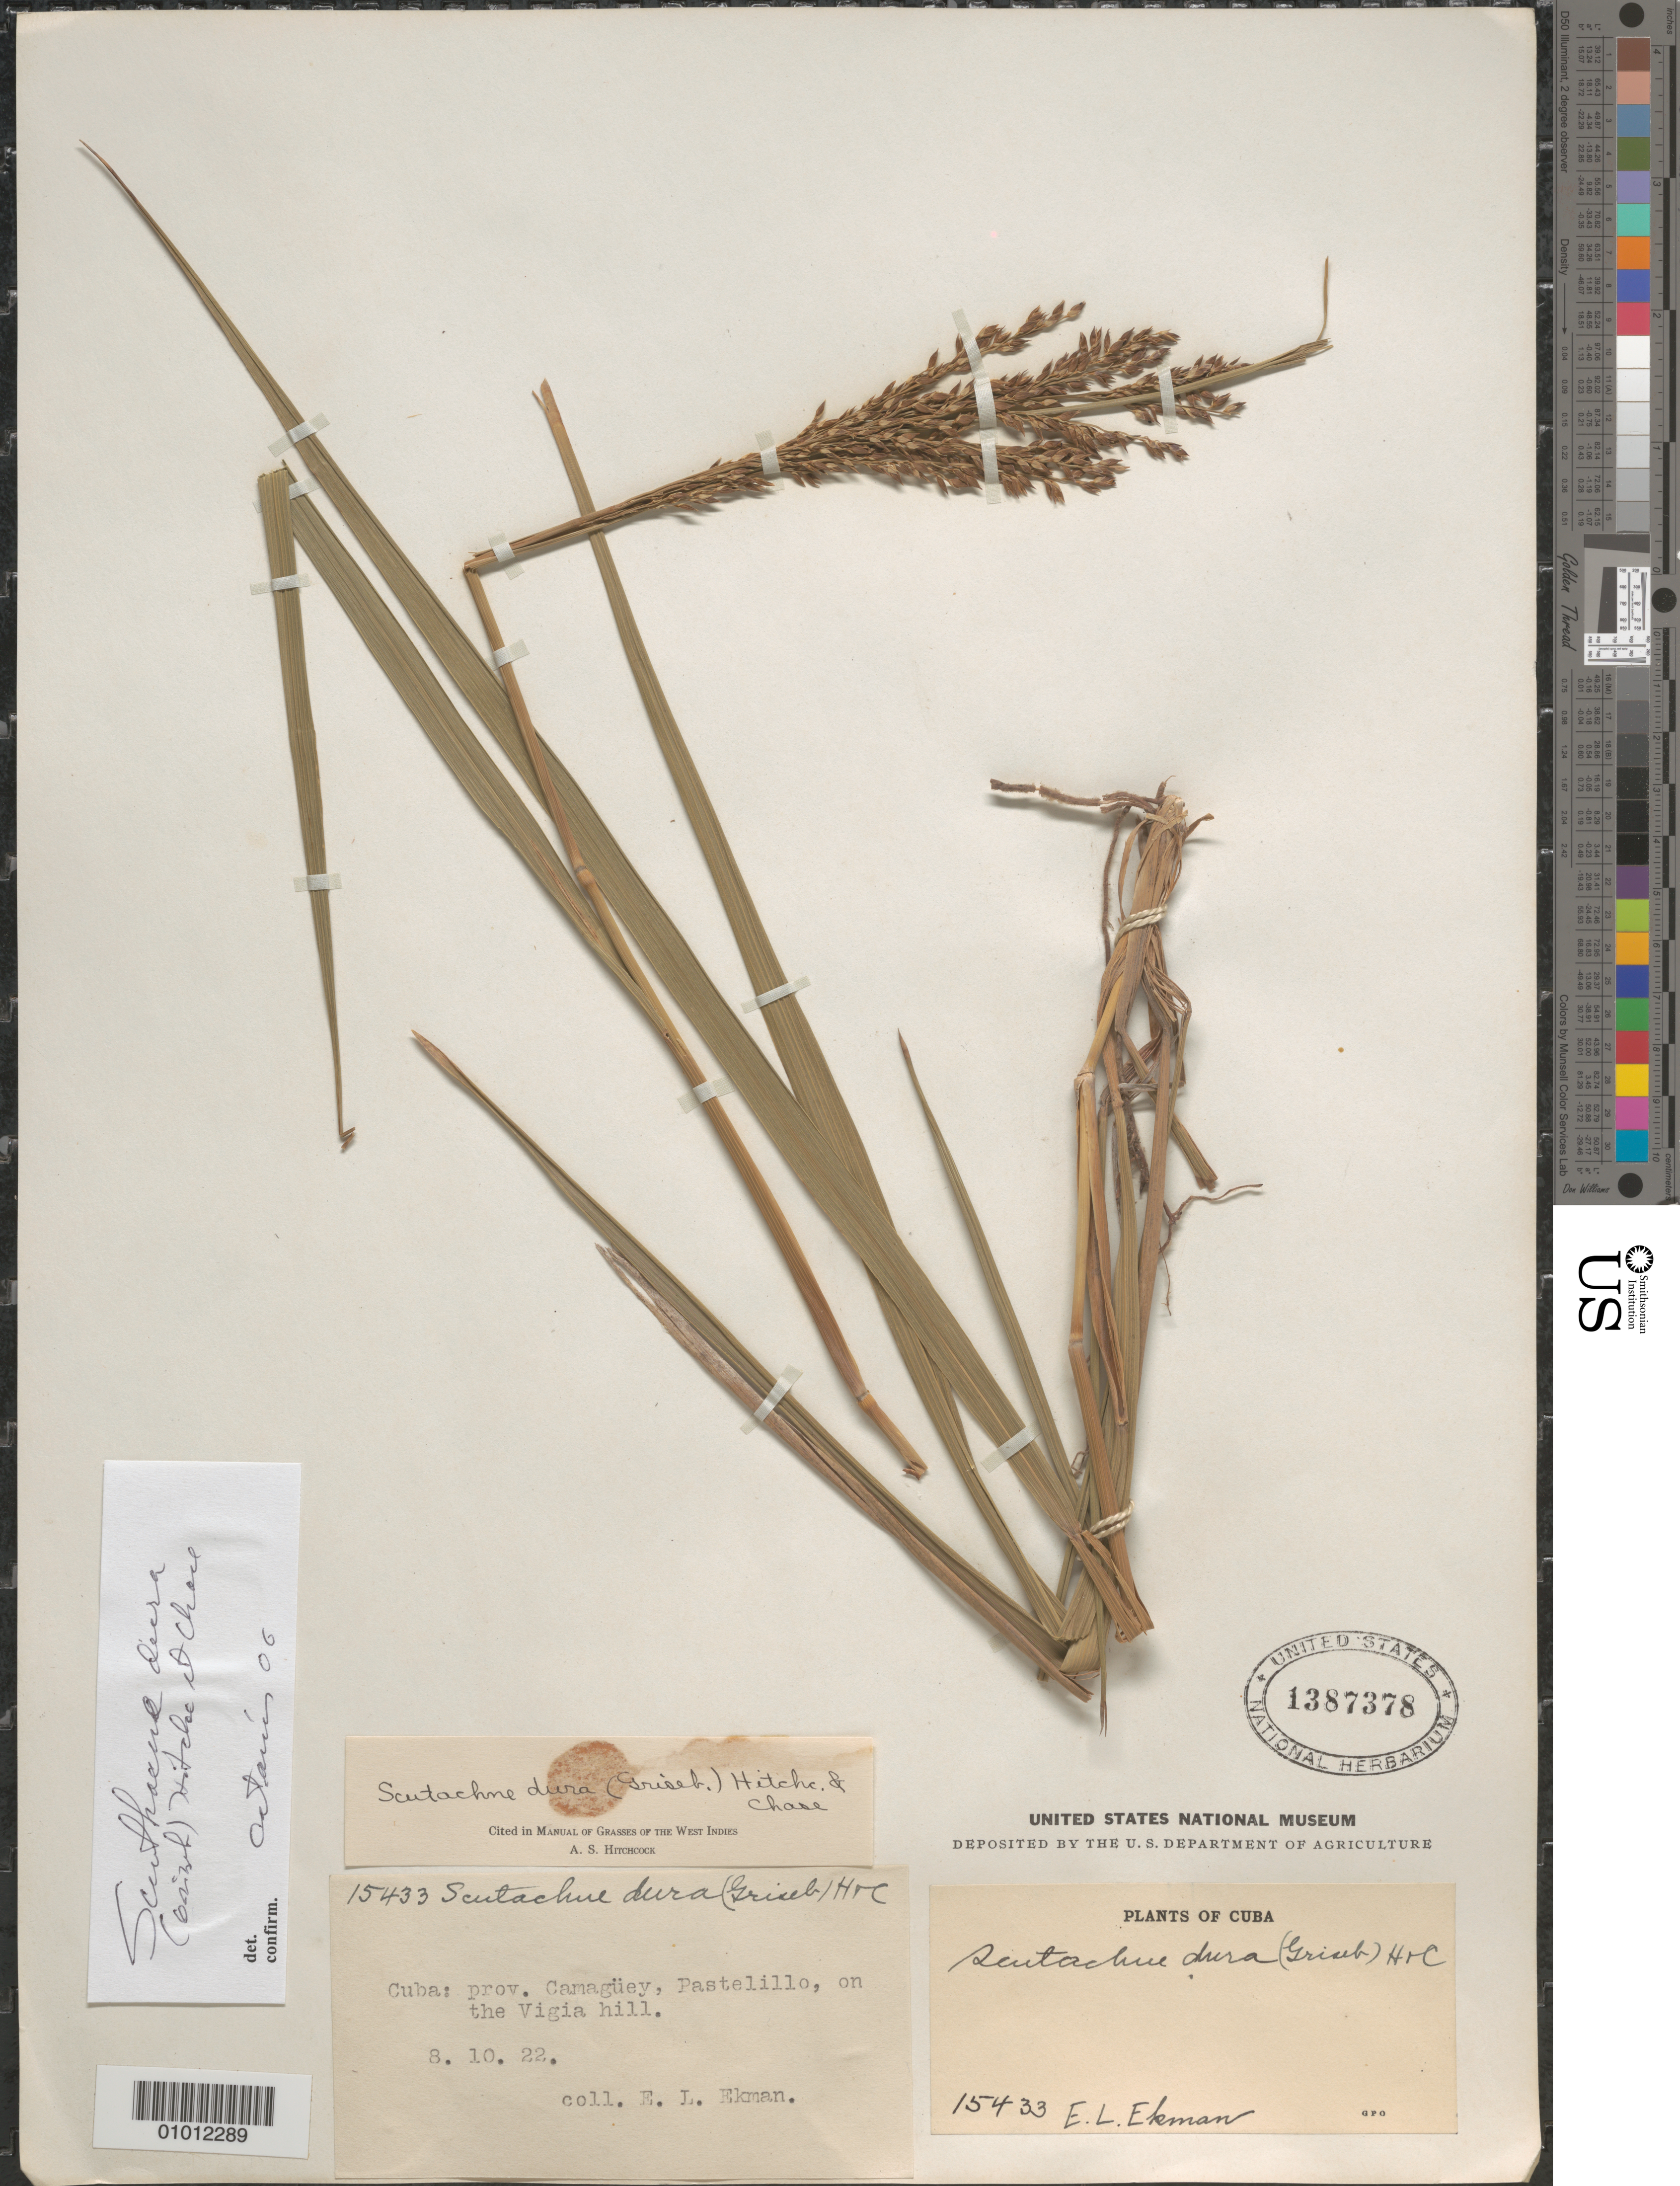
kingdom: Plantae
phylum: Tracheophyta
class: Liliopsida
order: Poales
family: Poaceae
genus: Scutachne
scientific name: Scutachne dura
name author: (Griseb.) Hitchc. & Chase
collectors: E. L. Ekman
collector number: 15433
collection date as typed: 08 Oct 1922 or 10 Aug 1922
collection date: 1922-08-10 or 1922-10-08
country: Cuba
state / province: Camagüey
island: Cuba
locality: Pastelillo, on the Vigia Hill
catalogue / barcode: US 1387378